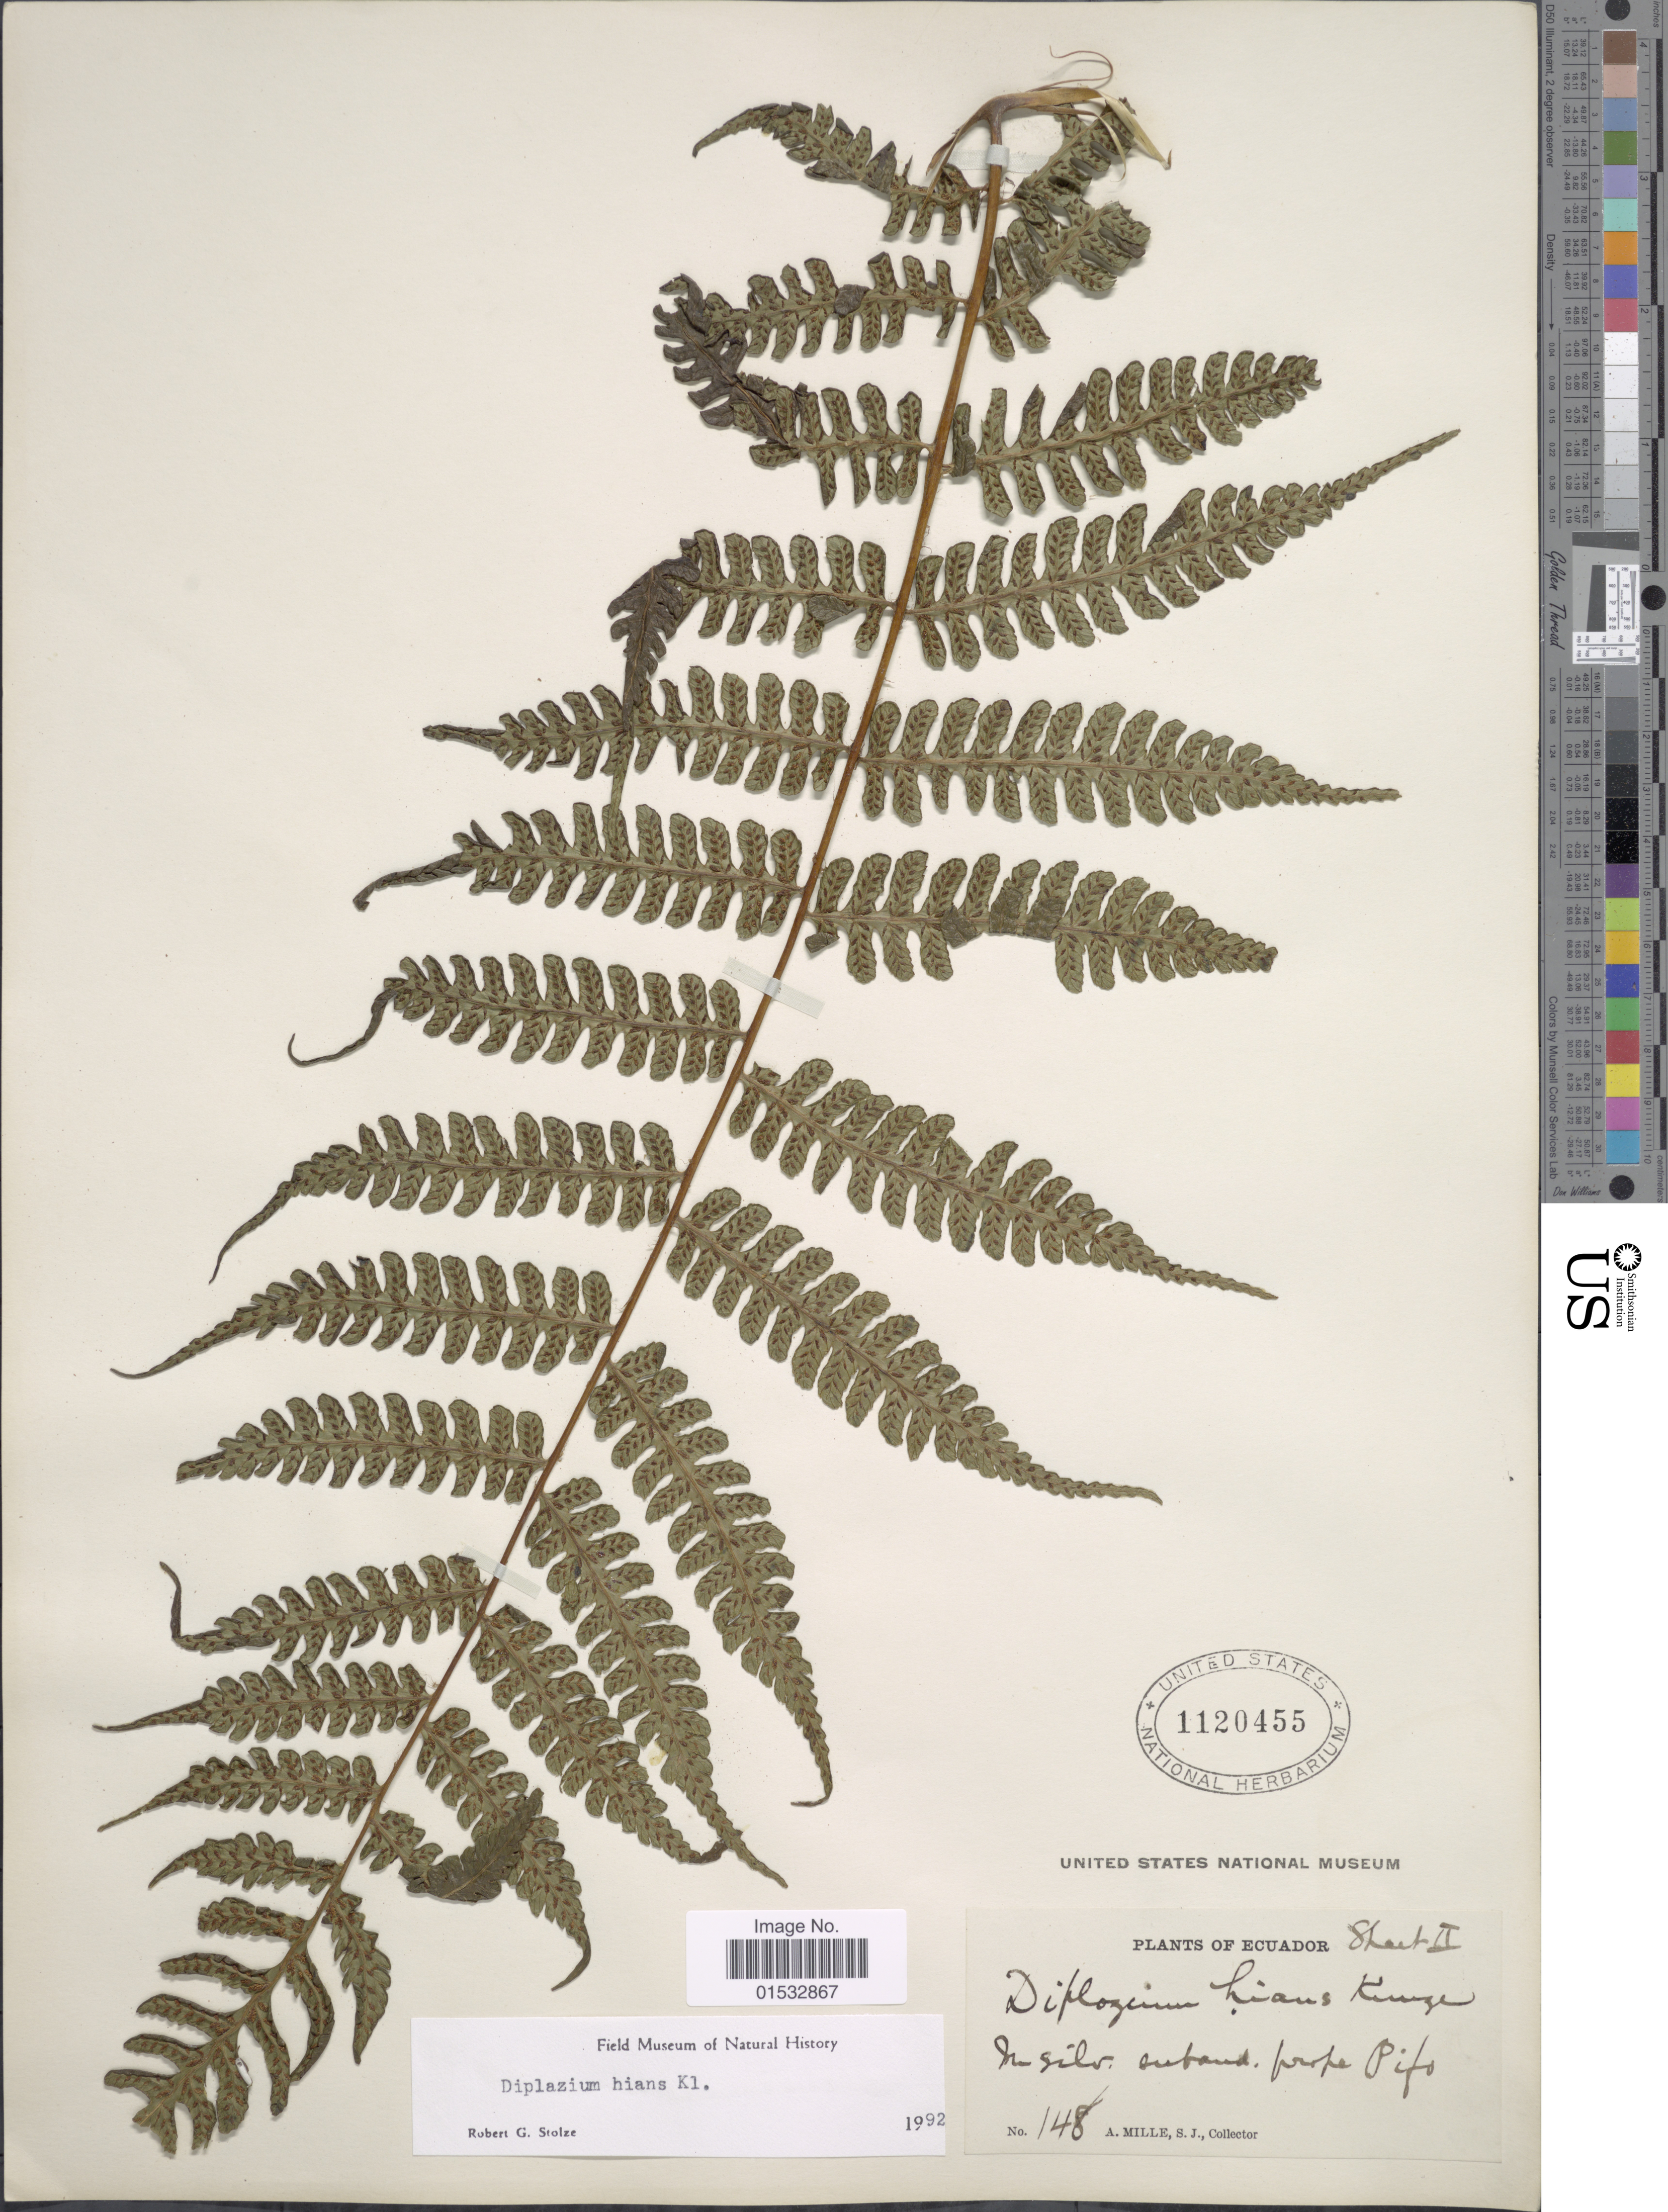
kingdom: Plantae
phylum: Tracheophyta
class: Polypodiopsida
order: Polypodiales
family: Athyriaceae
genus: Diplazium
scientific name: Diplazium hians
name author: Kunze ex Klotzsch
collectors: A. Mille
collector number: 148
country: Ecuador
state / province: Pichincha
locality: prope Pifo.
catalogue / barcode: US 1120455